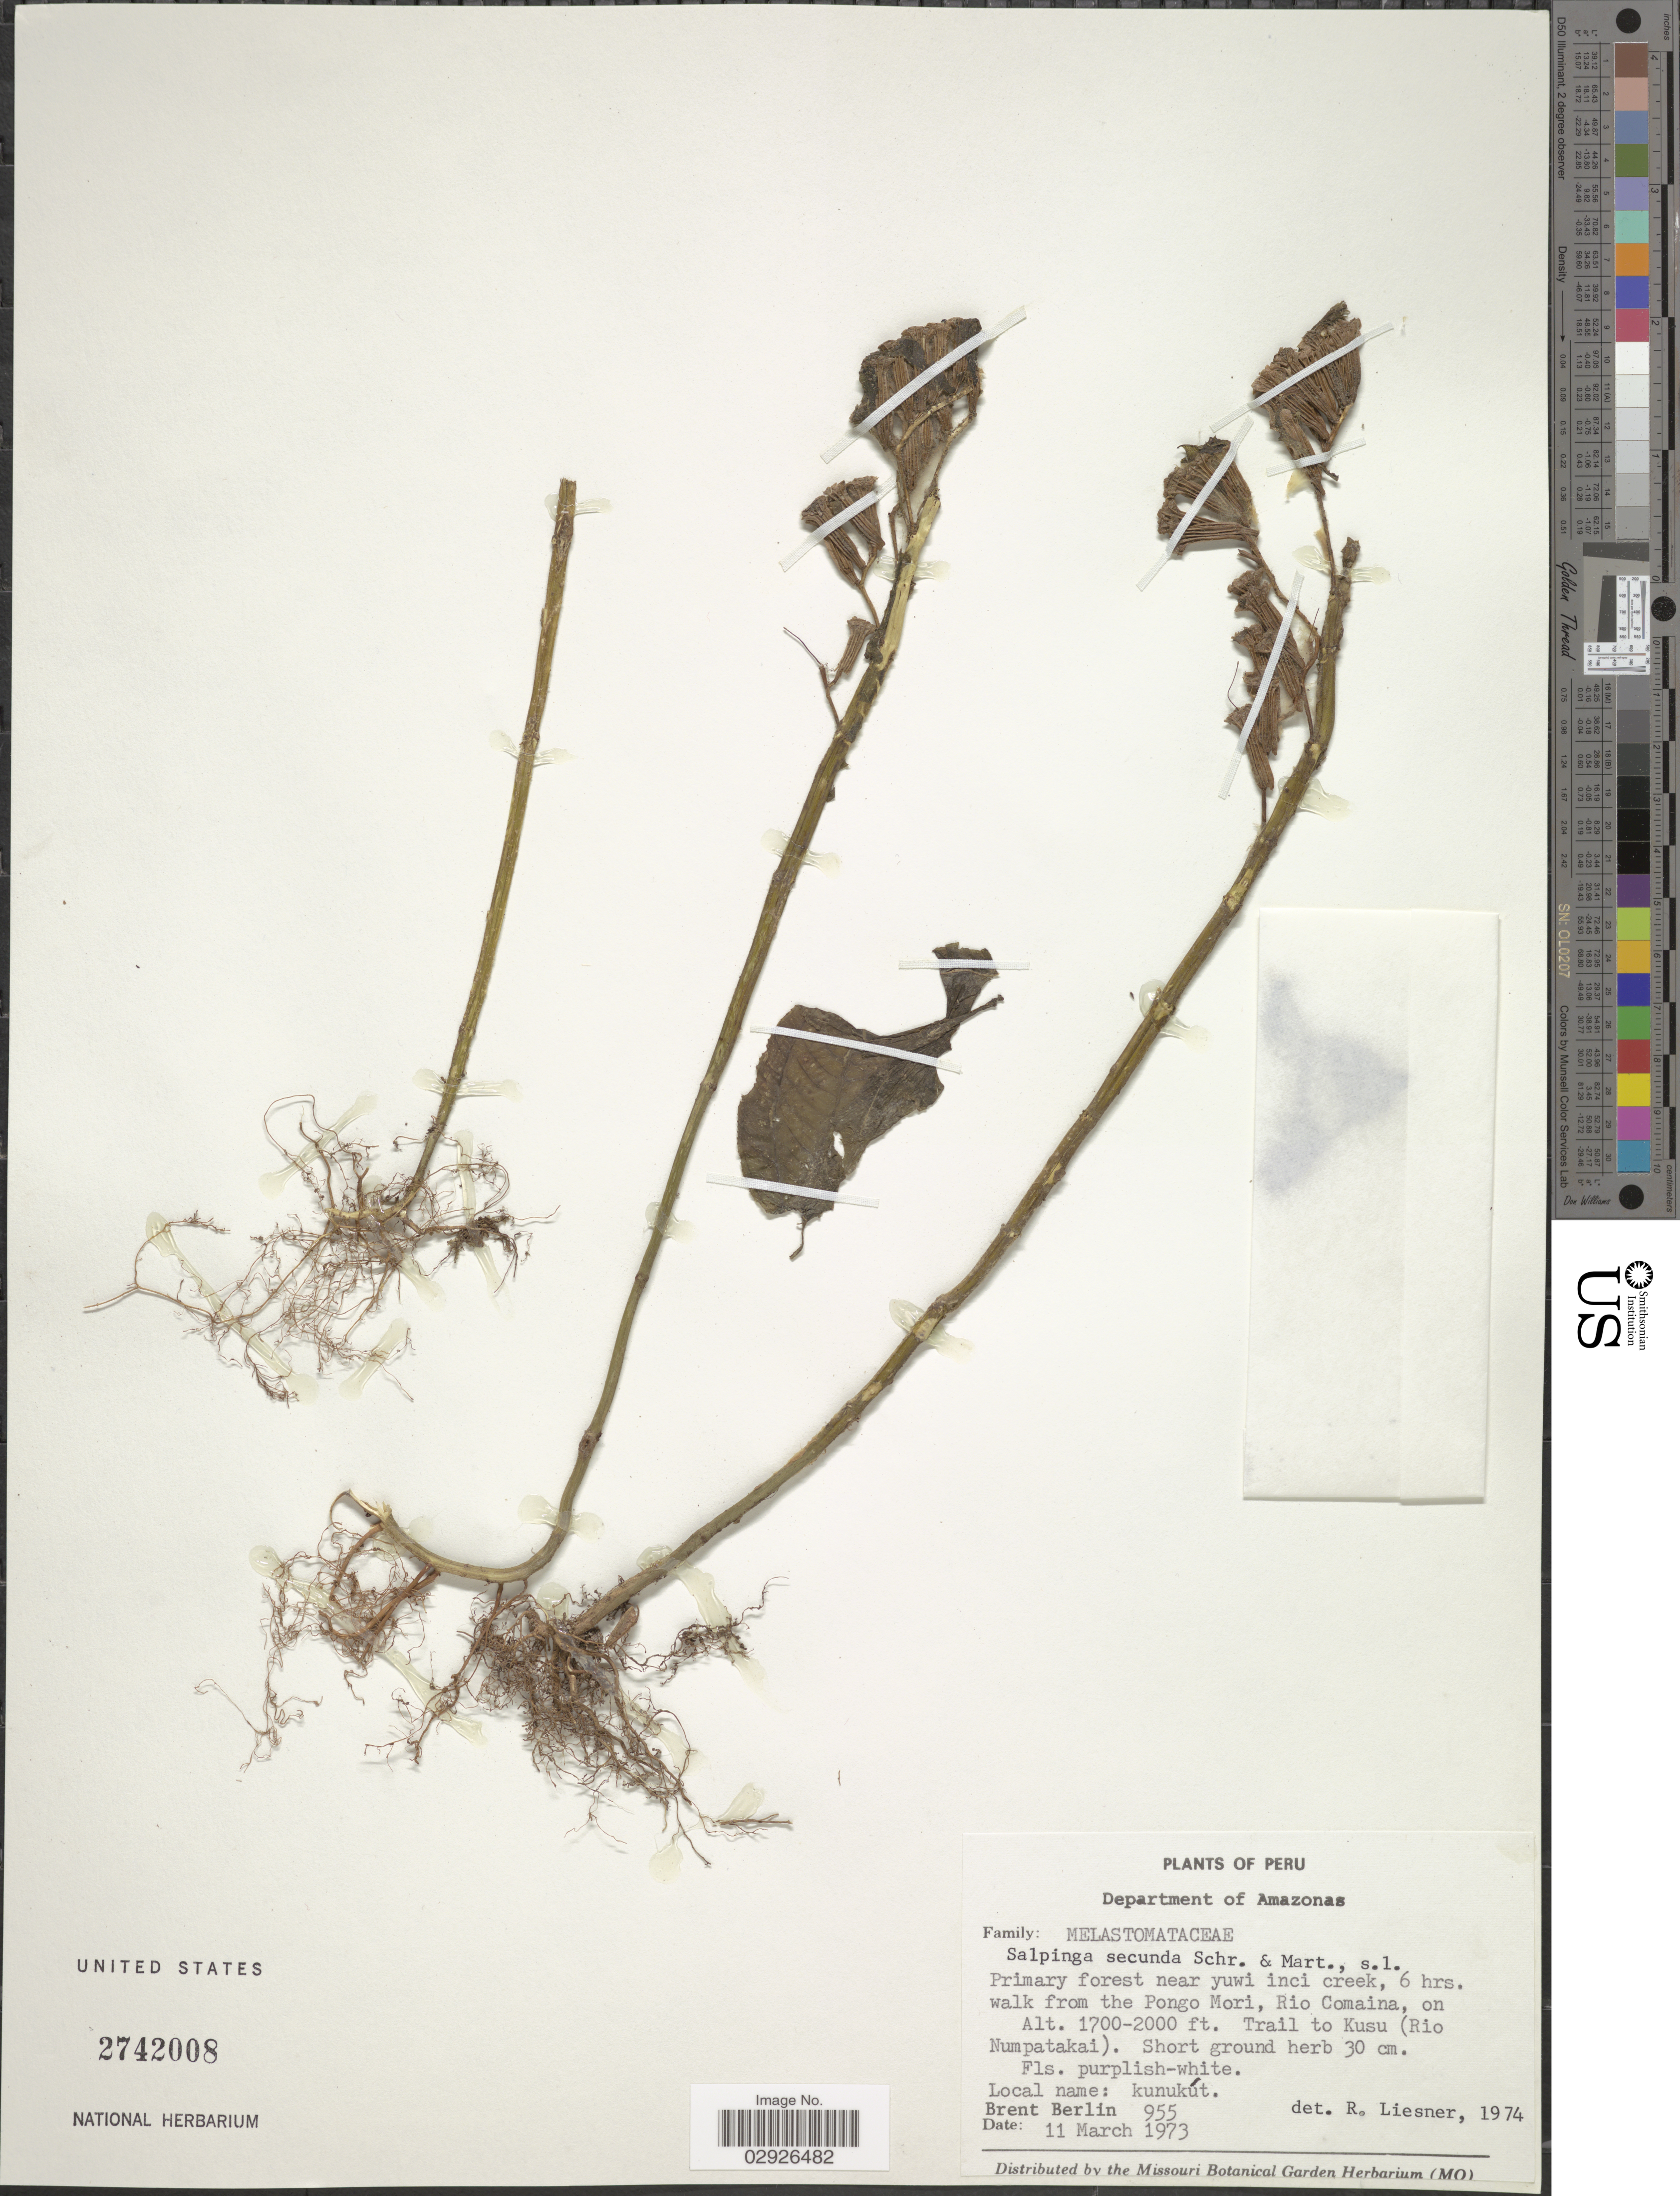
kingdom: Plantae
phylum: Tracheophyta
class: Magnoliopsida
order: Myrtales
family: Melastomataceae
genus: Salpinga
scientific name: Salpinga maranonensis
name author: Wurdack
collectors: B. Berlin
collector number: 955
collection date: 1973-03-11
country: Peru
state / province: Amazonas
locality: Department of Amazonas. 6 hrs. walk from the Pongo Mori, Rio Comaina. Trail to Kusu (Rio Numpatakai).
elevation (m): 518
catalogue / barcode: US 2742008